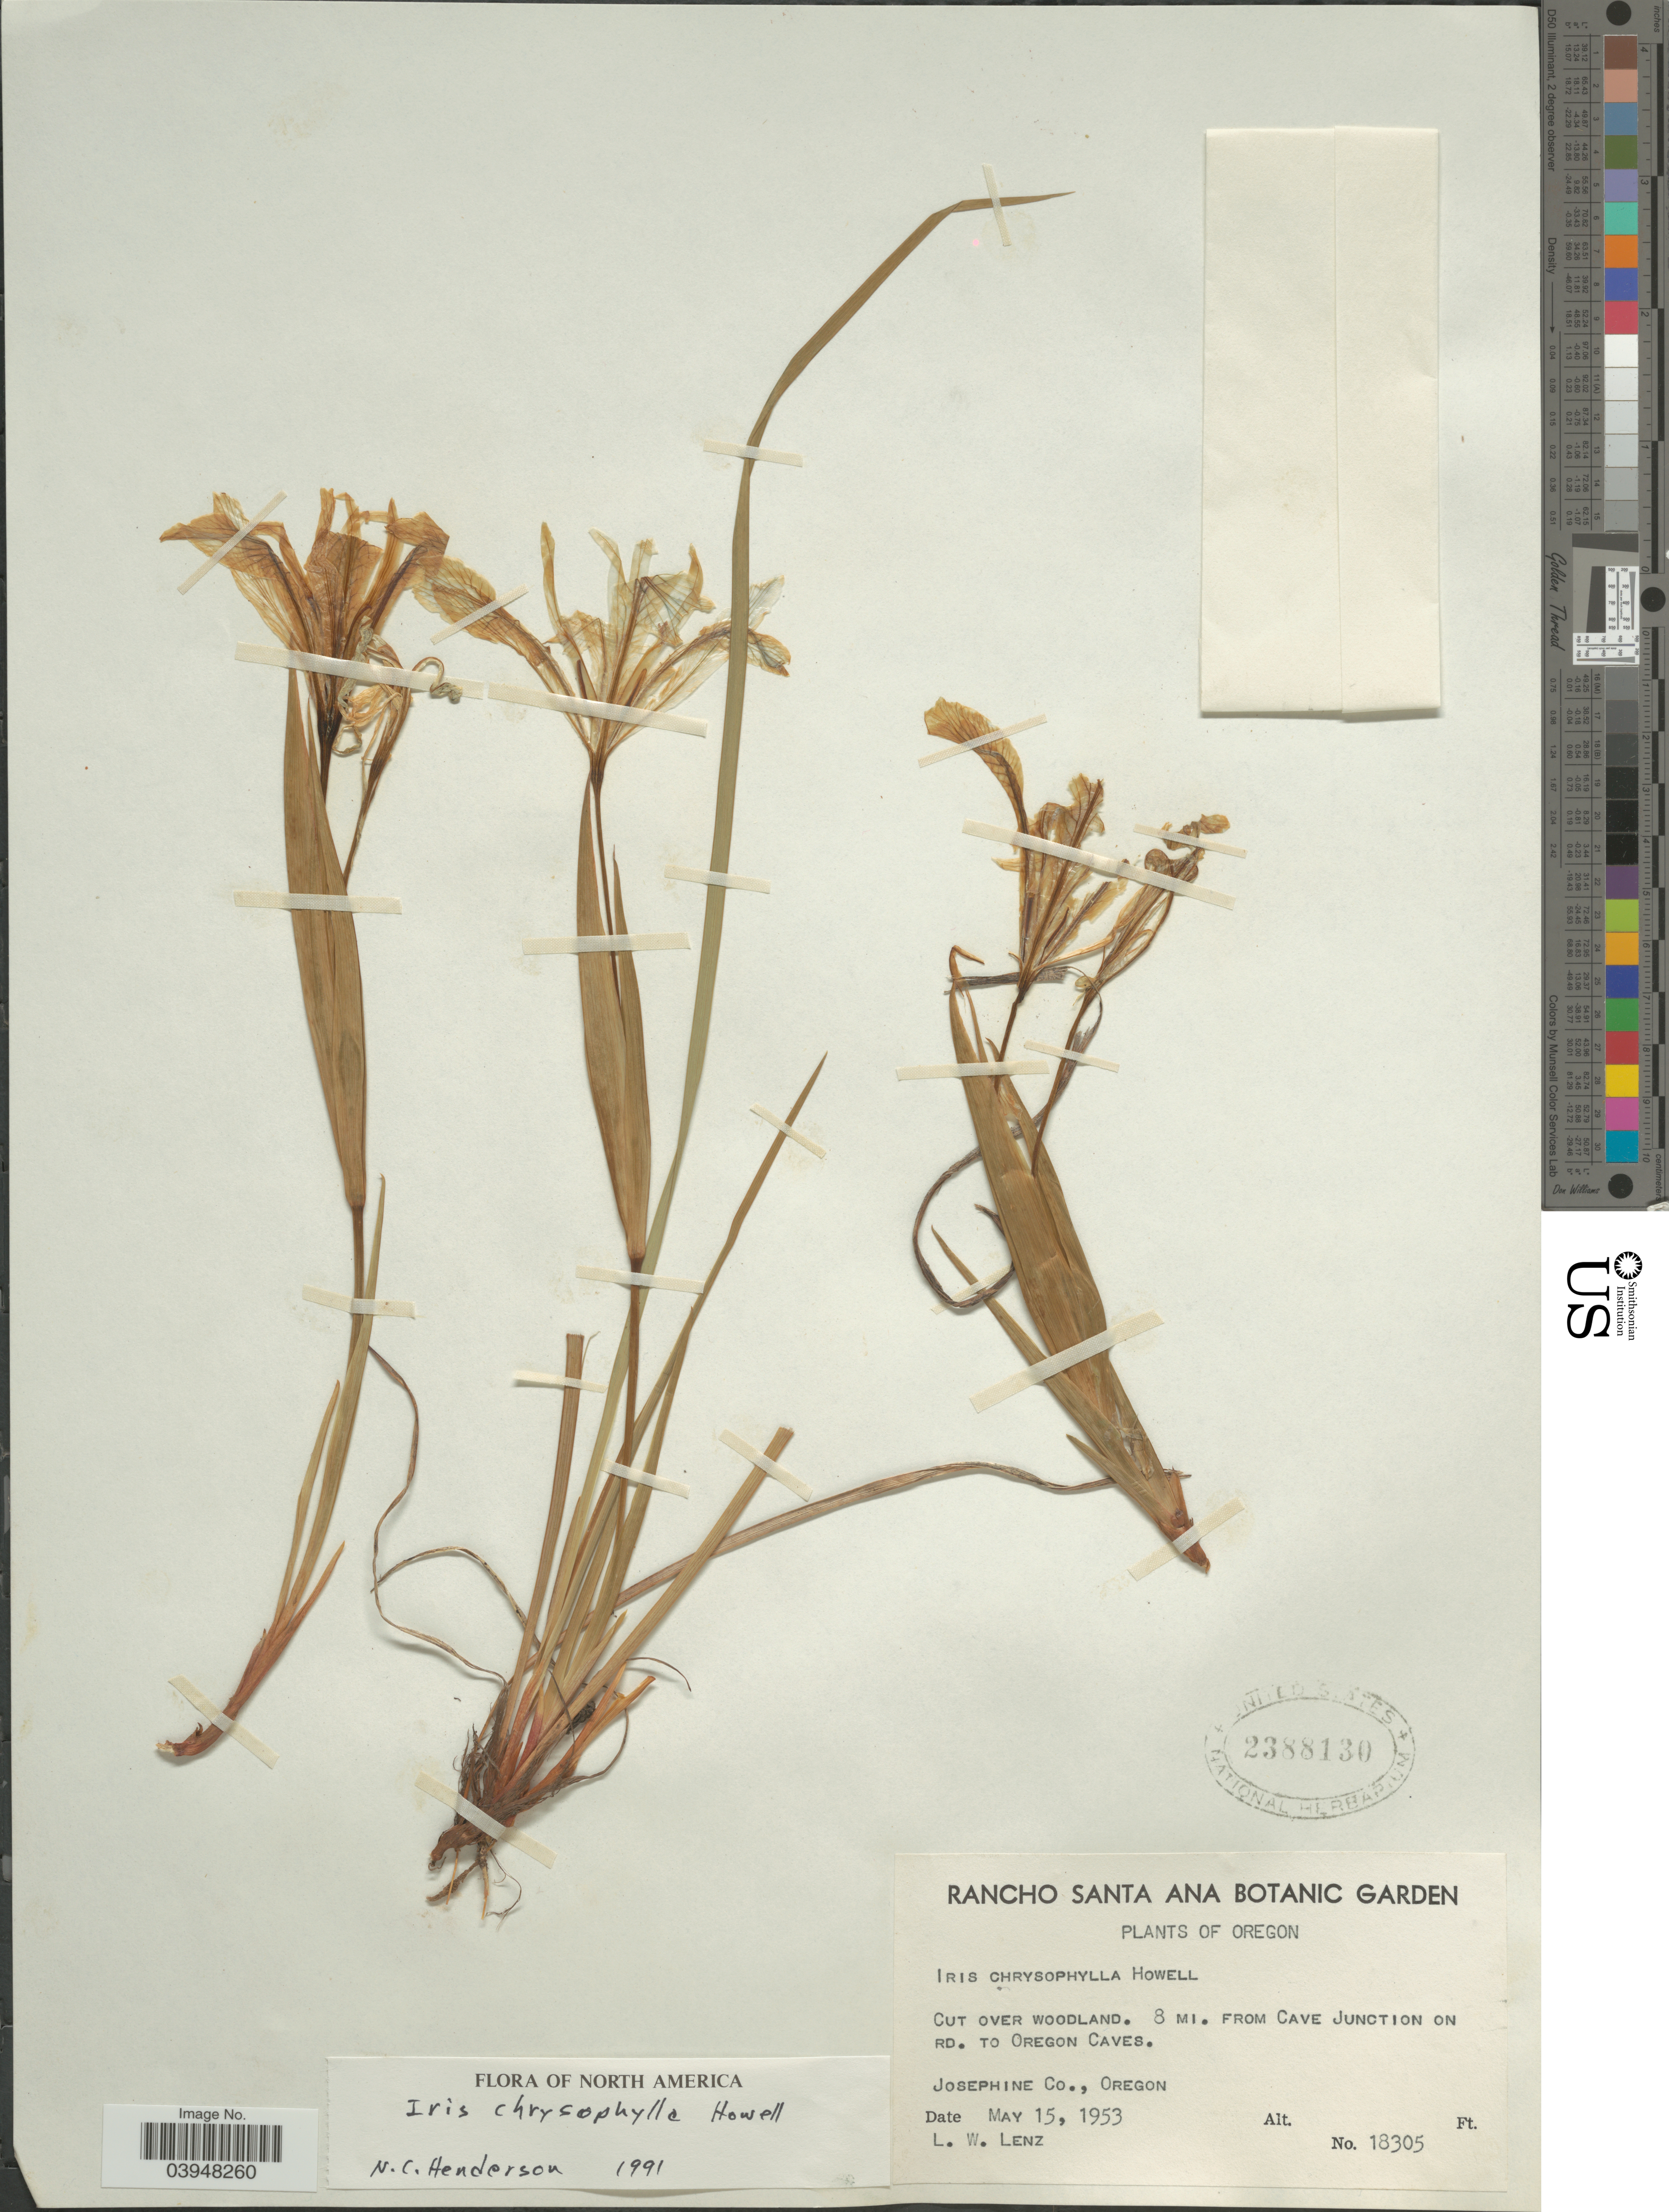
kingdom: Plantae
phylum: Tracheophyta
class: Liliopsida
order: Asparagales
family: Iridaceae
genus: Iris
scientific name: Iris chrysophylla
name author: Howell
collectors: L. Lenz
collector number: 18305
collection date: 1953-05-15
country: United States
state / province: Oregon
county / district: Josephine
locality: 8 mi. from Cave Junction on rd. to Oregon Caves. Josephine Co.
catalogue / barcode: US 2388130